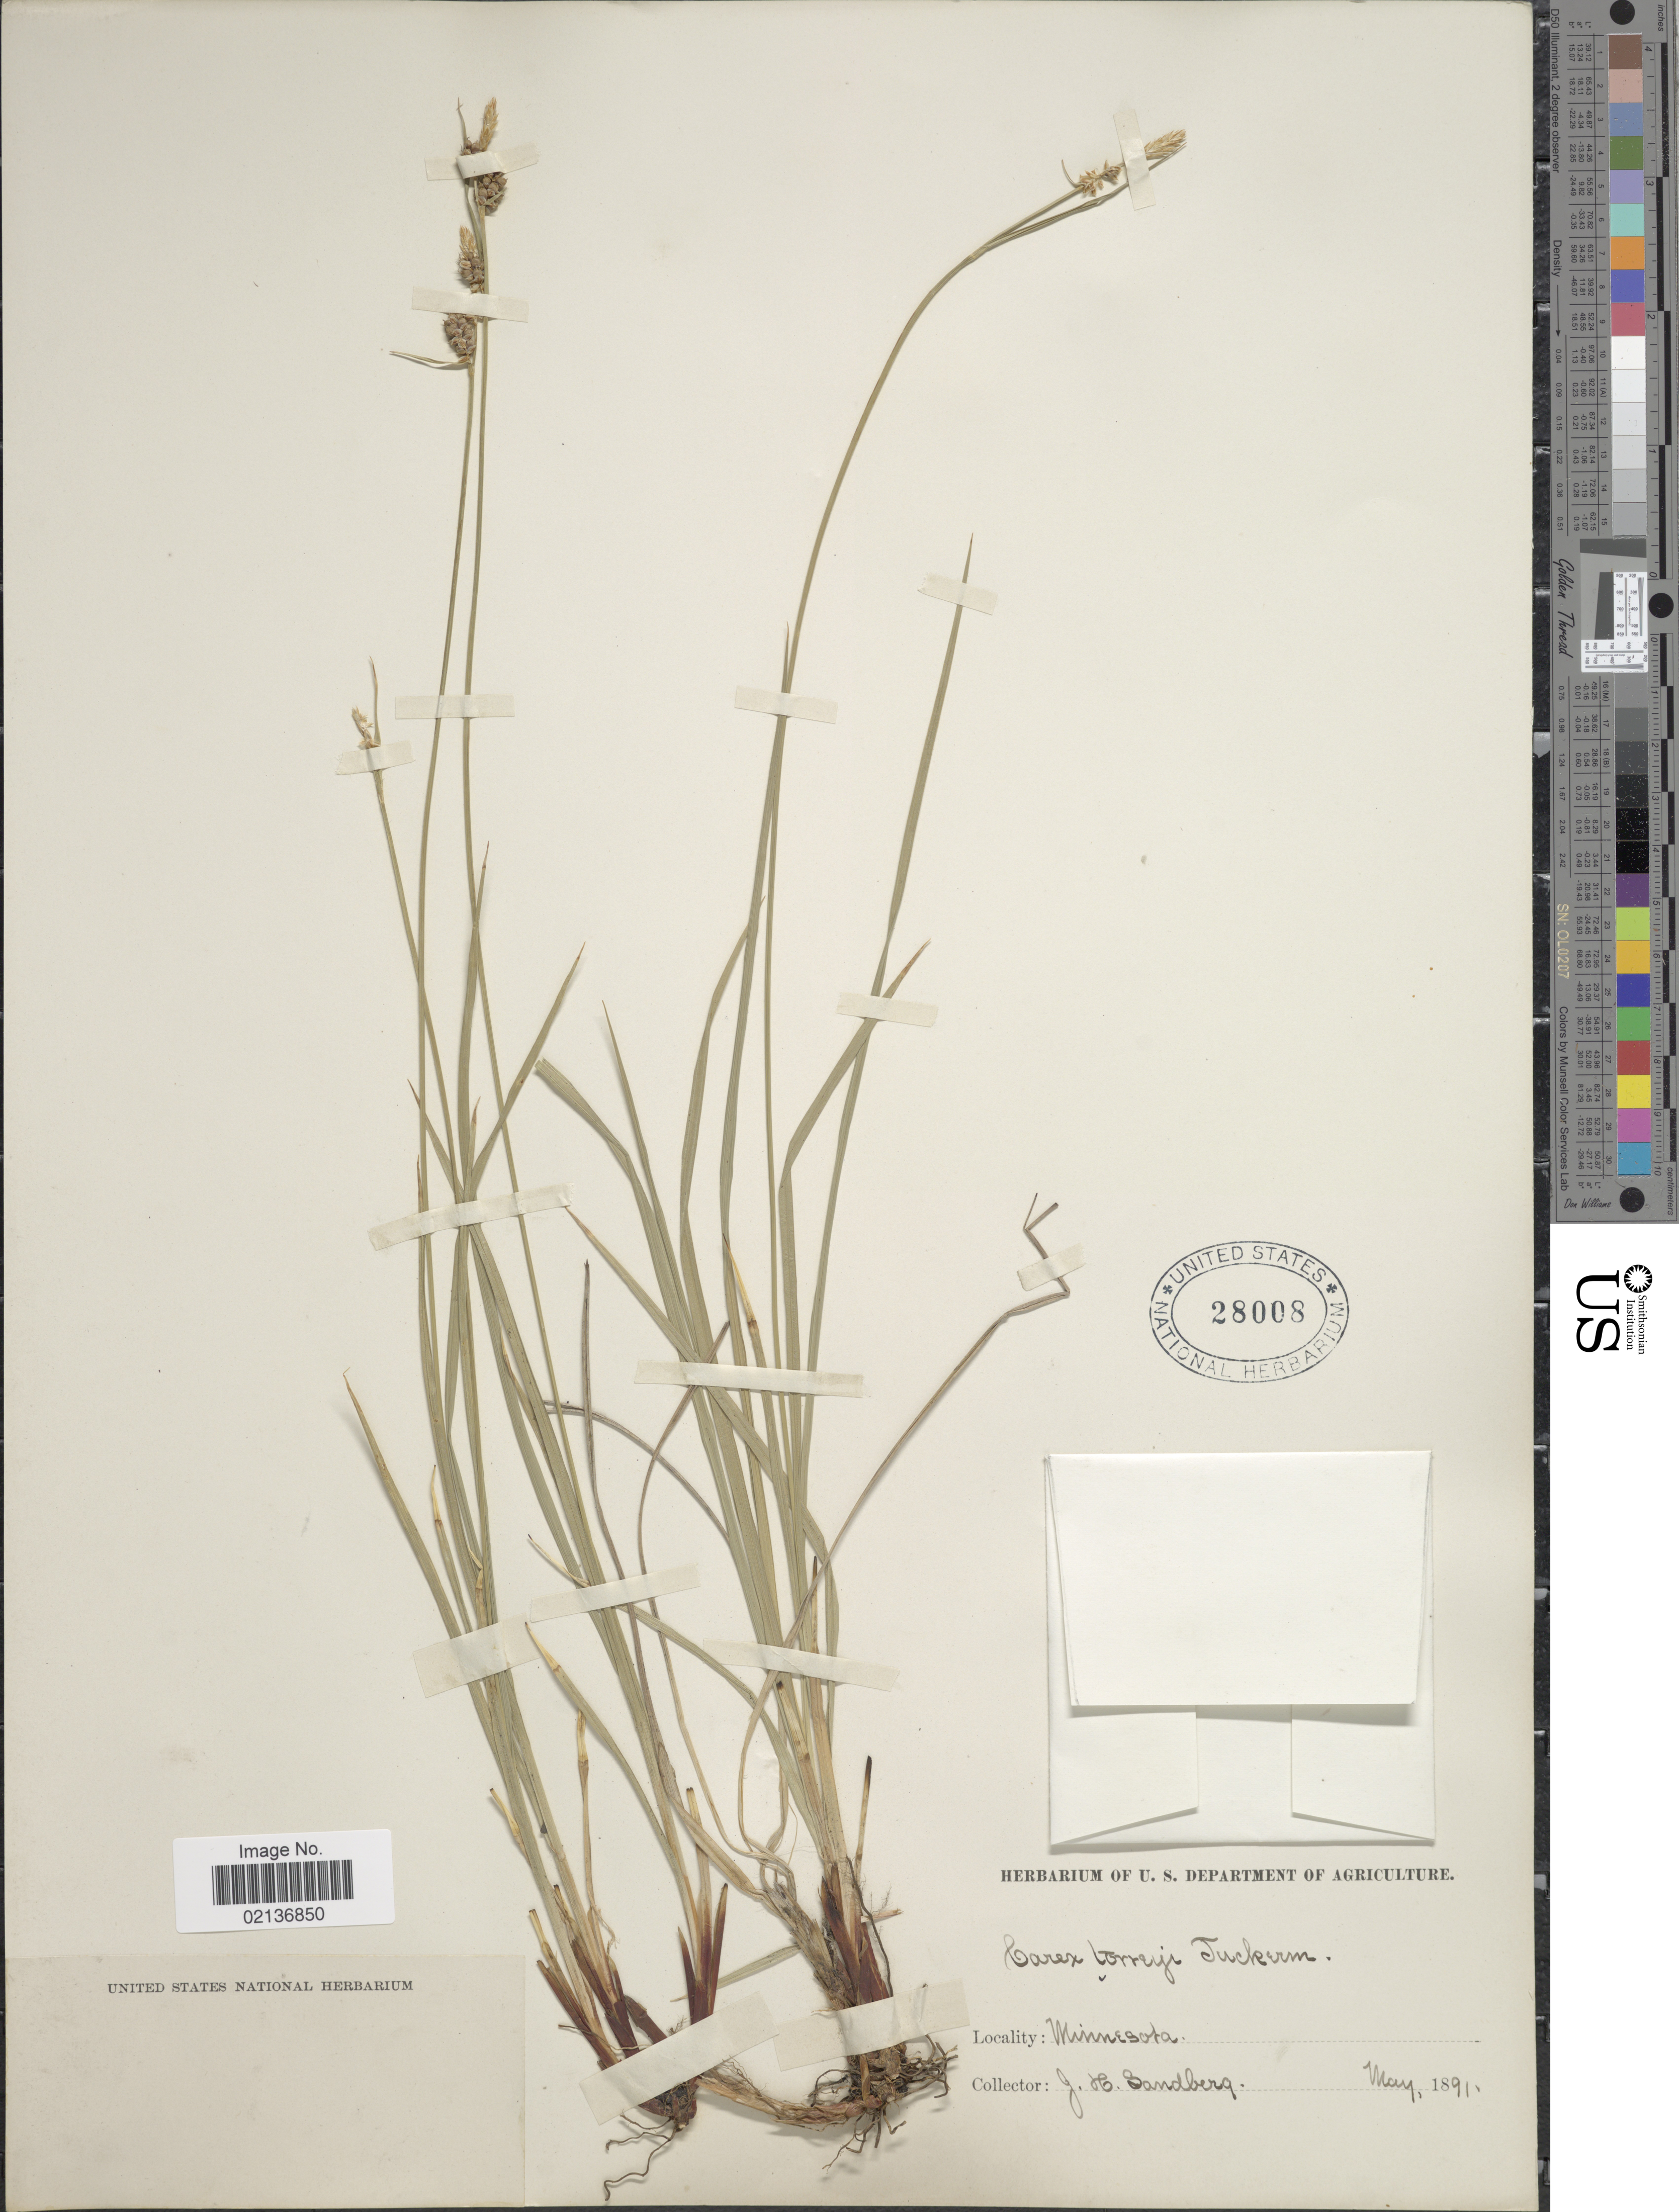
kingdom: Plantae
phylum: Tracheophyta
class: Liliopsida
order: Poales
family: Cyperaceae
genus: Carex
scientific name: Carex torreyi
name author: Tuck.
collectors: J. H. Sandberg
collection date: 1891-05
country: United States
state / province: Minnesota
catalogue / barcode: US 28008